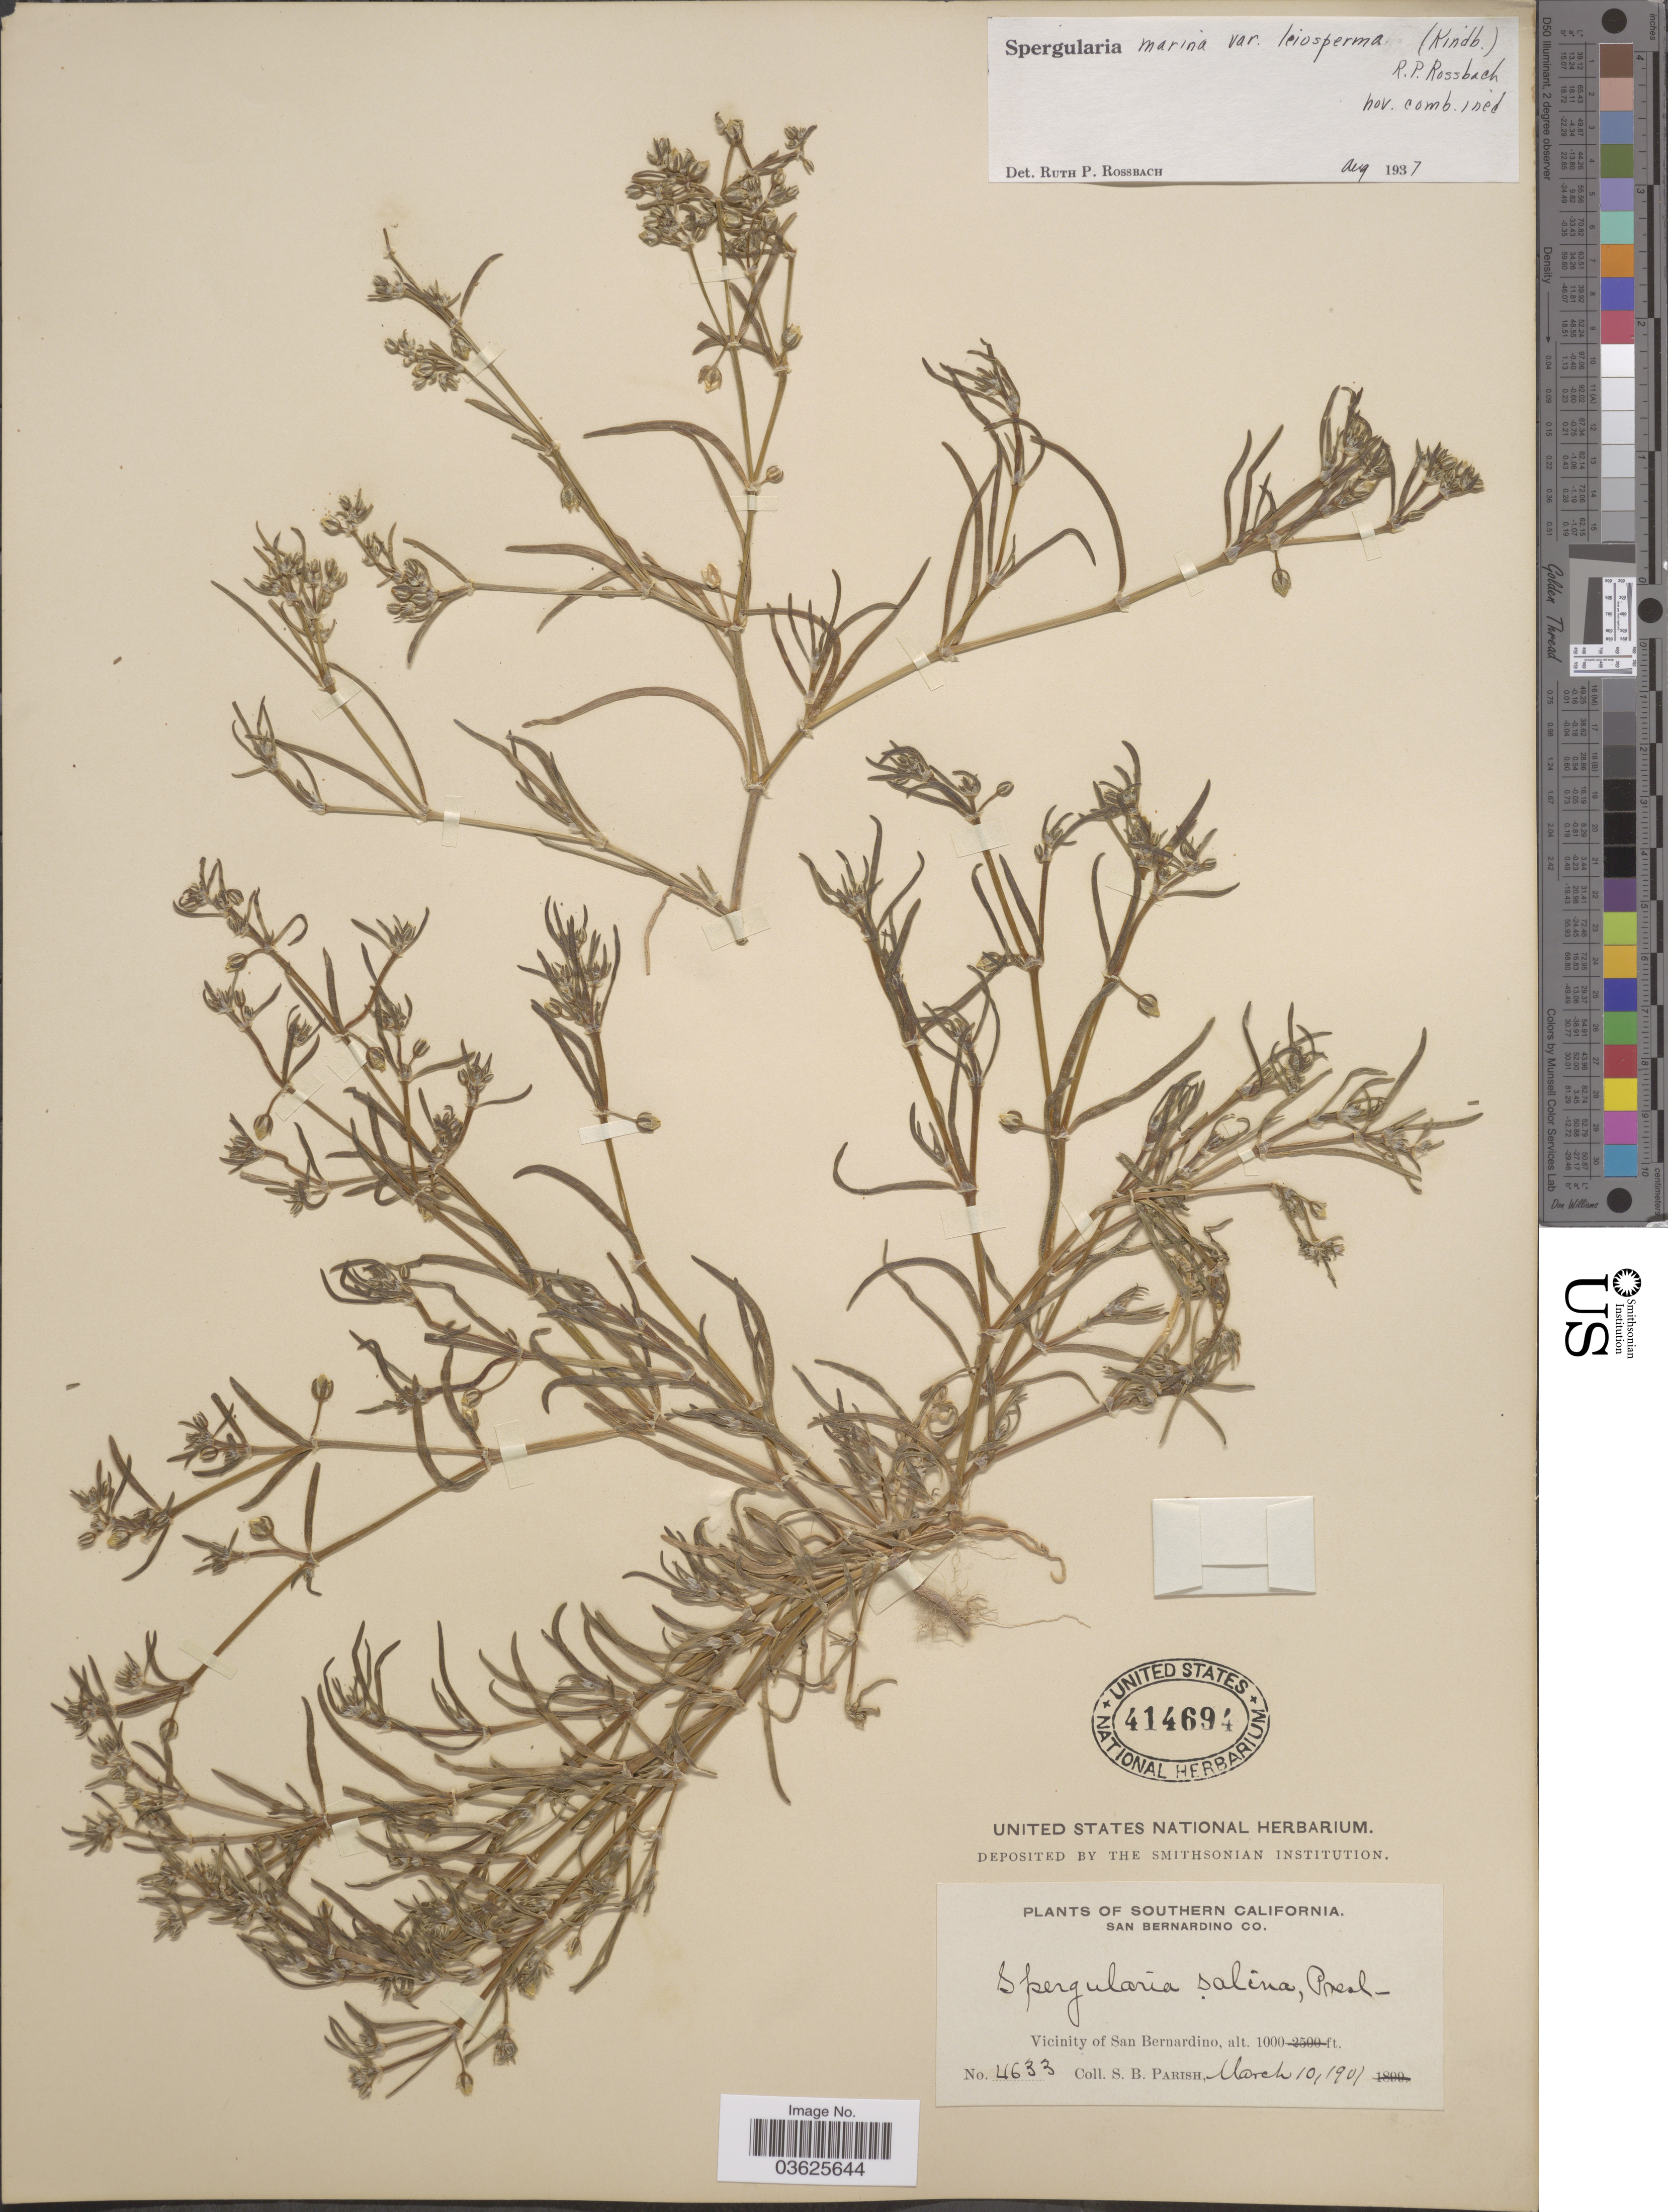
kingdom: Plantae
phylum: Tracheophyta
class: Magnoliopsida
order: Caryophyllales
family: Caryophyllaceae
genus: Spergularia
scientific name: Spergularia marina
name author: (L.) Griseb.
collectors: S. B. Parish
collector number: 4633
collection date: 1901-03-10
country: United States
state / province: California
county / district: San Bernardino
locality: Southern California. San Bernardino Co. Vicinity of San Bernardino.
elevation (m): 305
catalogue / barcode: US 414694